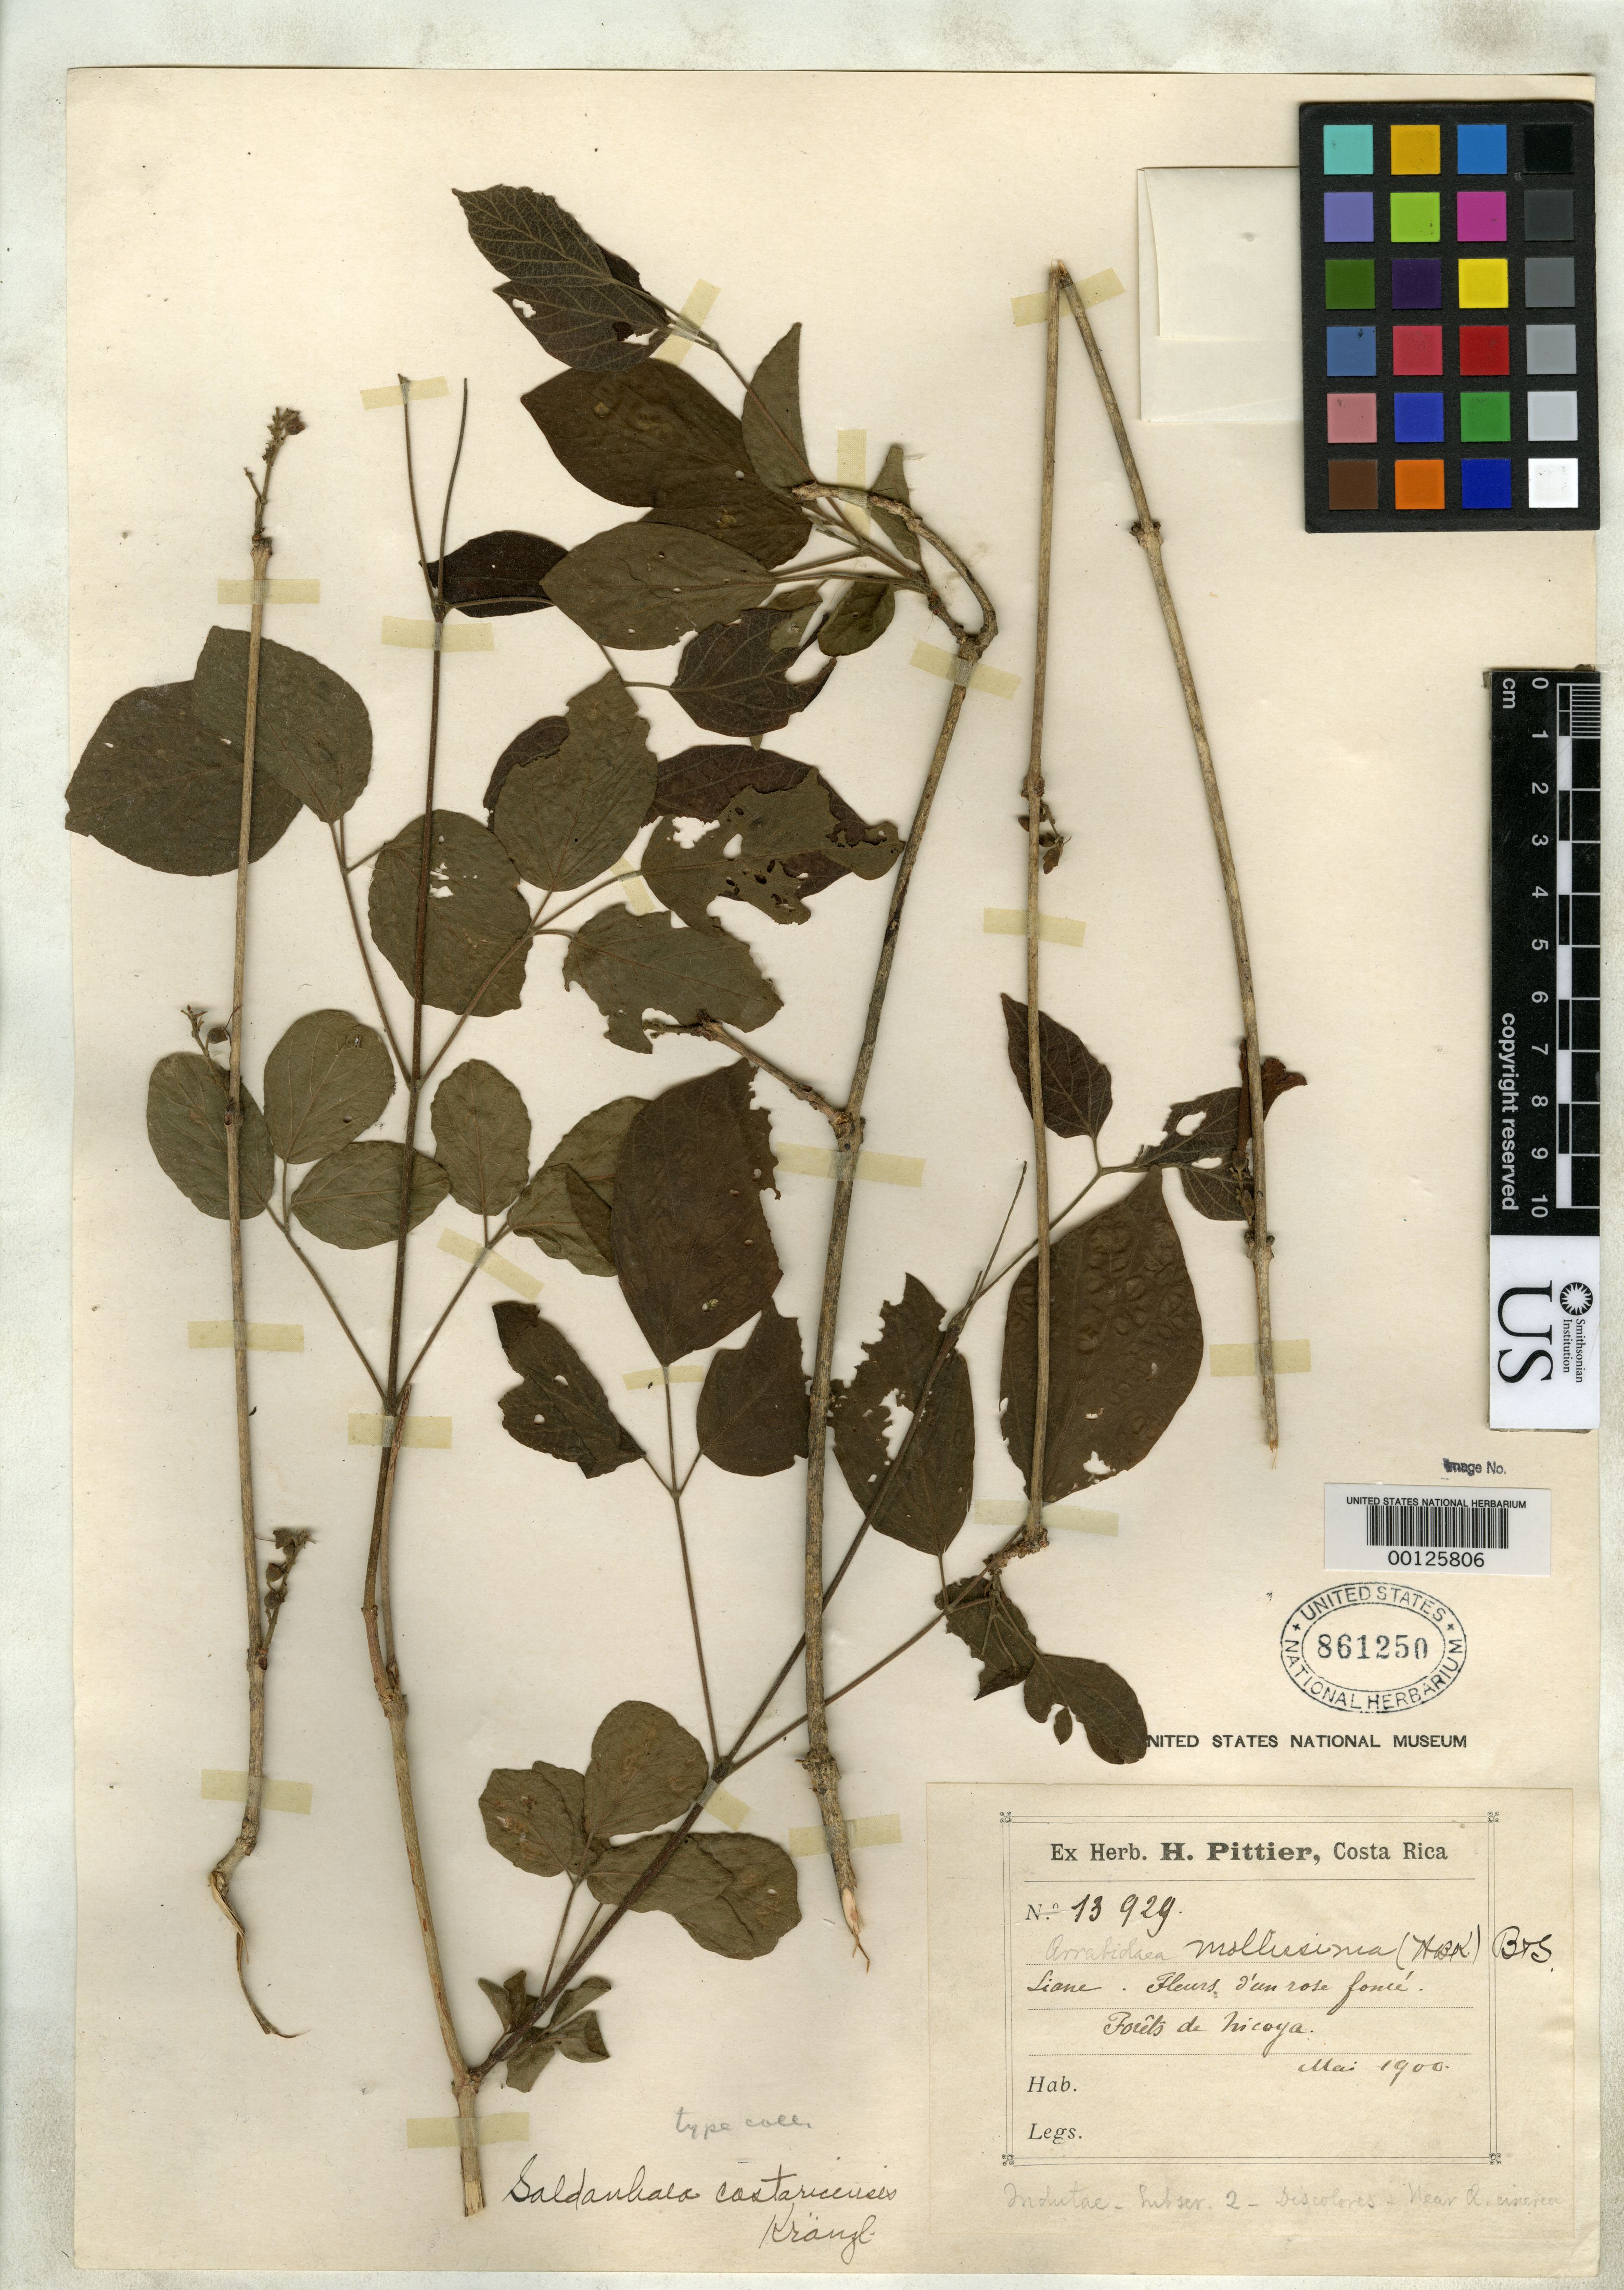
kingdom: Plantae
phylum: Tracheophyta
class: Magnoliopsida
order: Lamiales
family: Bignoniaceae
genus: Saldanhaea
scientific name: Saldanhaea costaricensis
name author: Kraenzl.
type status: Isotype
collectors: H. F. Pittier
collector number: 13929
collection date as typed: May 1900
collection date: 1900-05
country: Costa Rica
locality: Forests of Nicoya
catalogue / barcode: US 861250